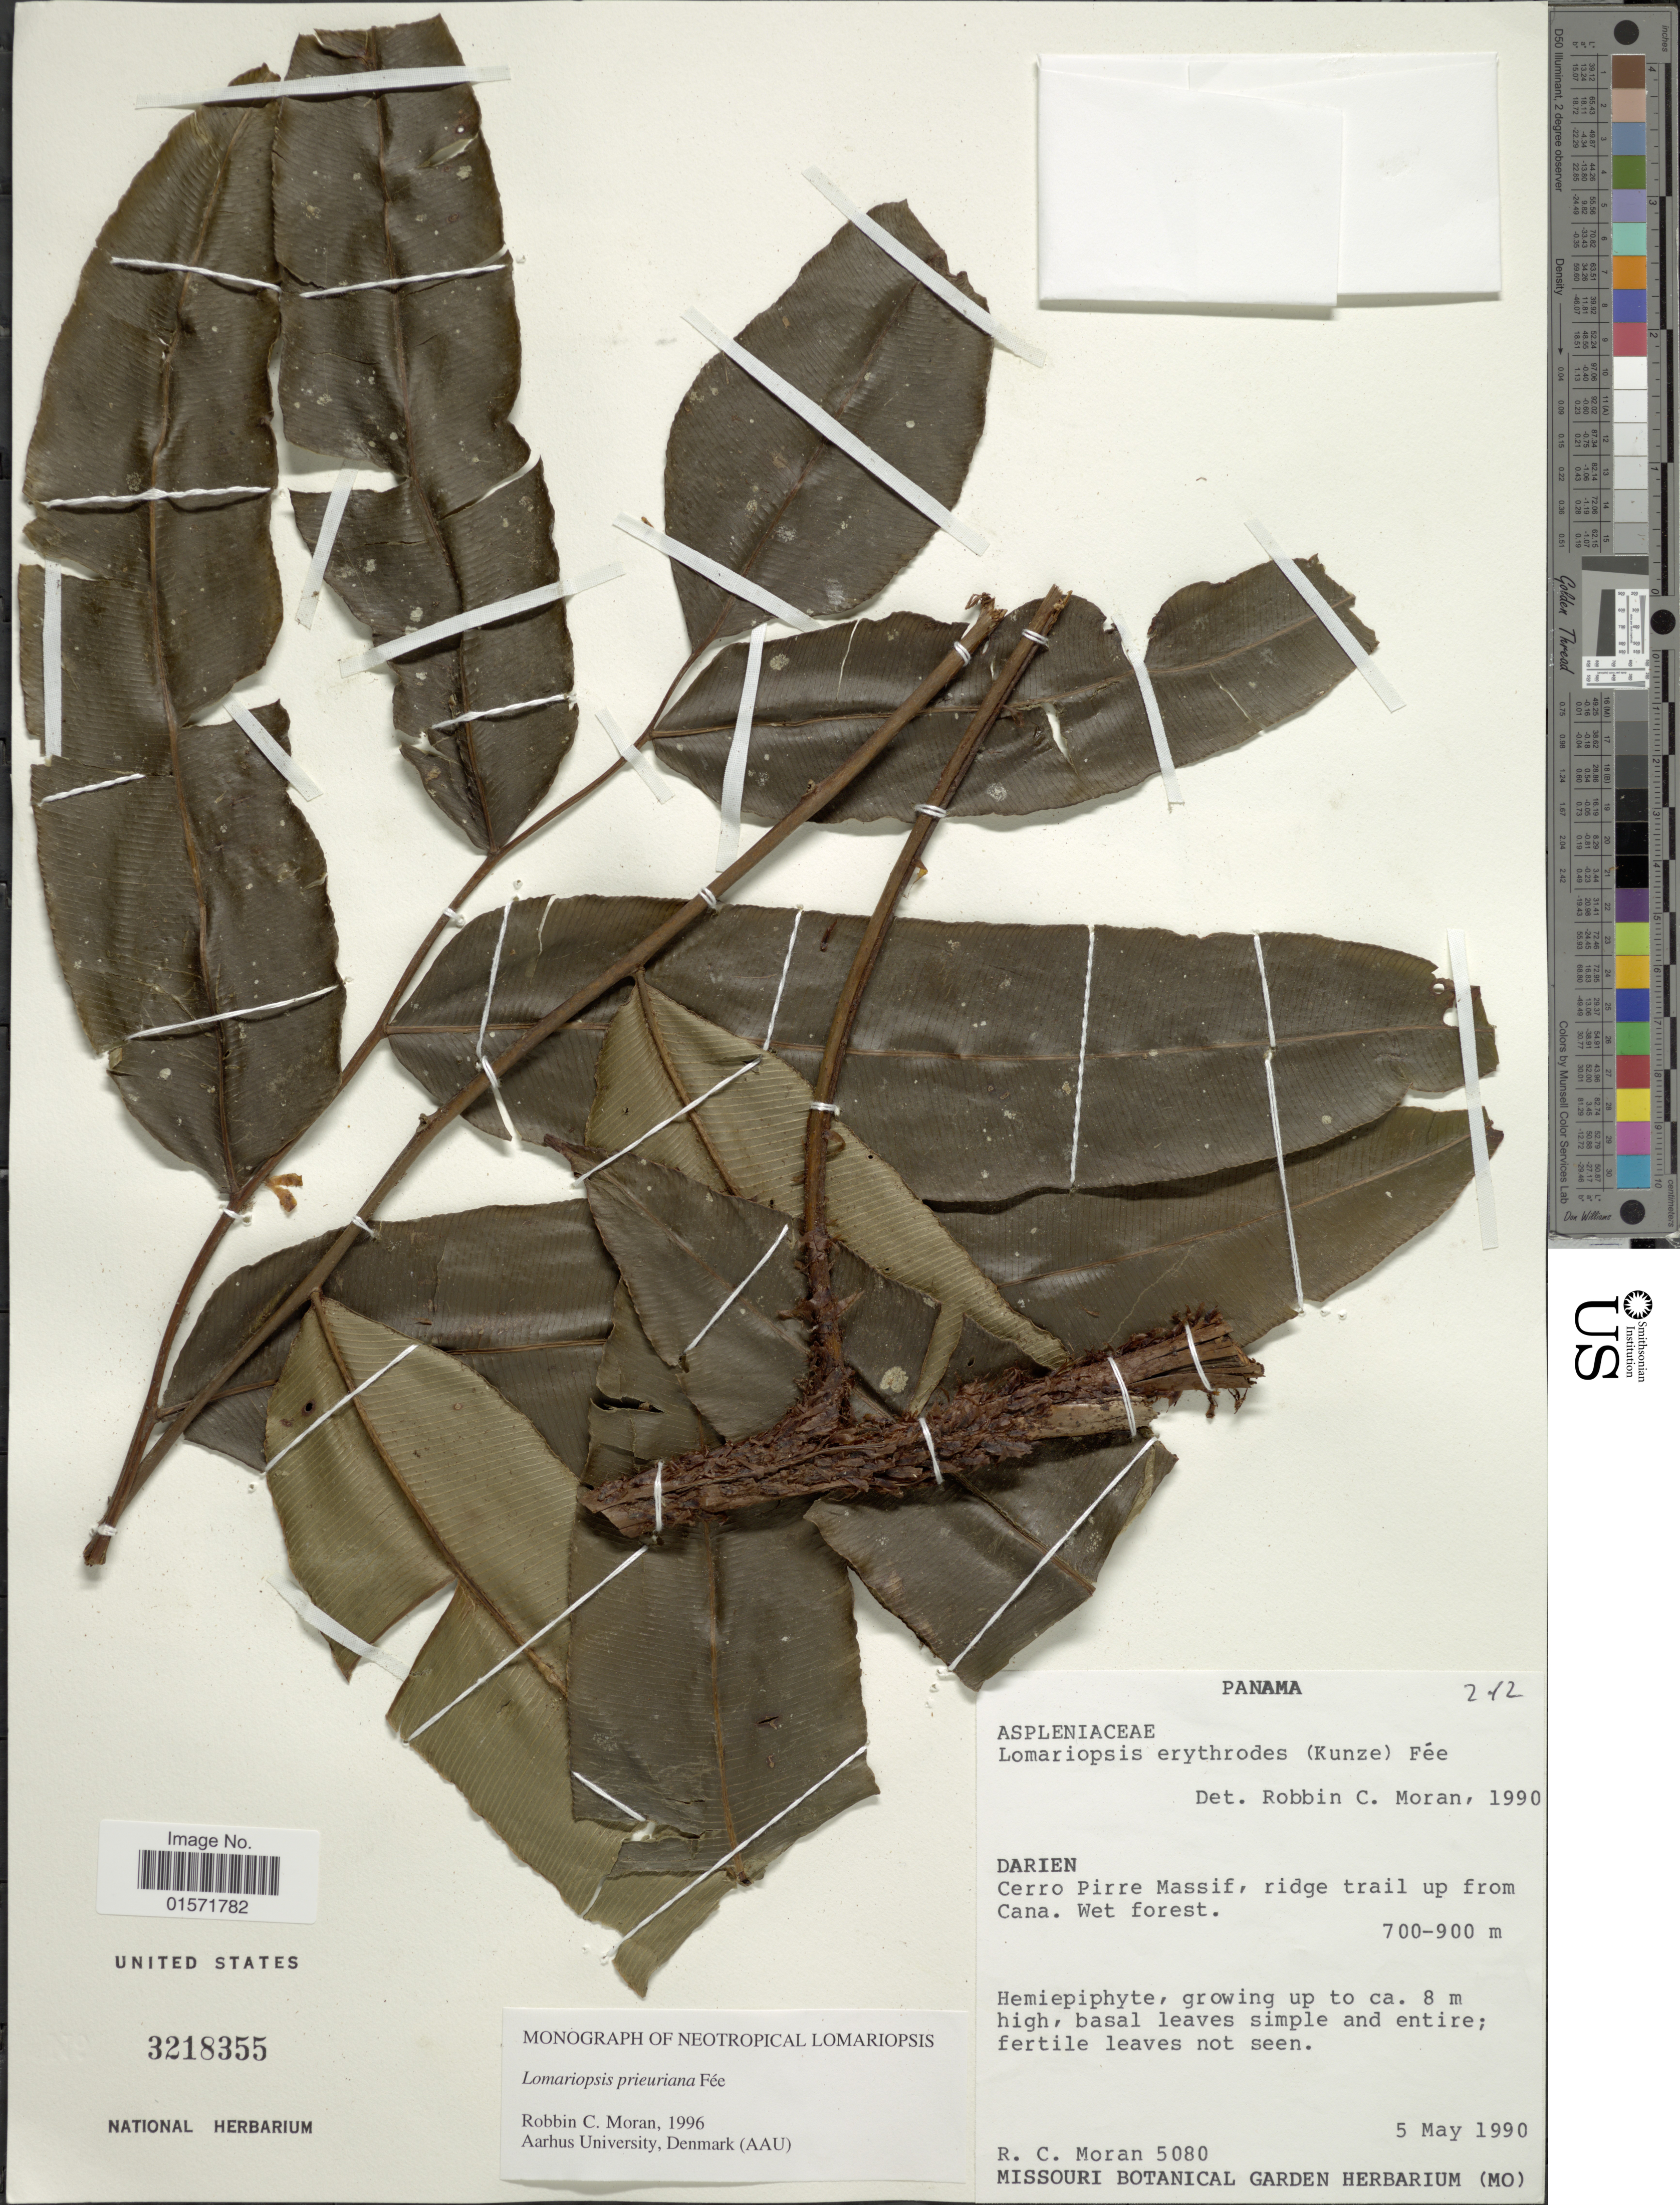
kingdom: Plantae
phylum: Tracheophyta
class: Polypodiopsida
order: Polypodiales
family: Lomariopsidaceae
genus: Lomariopsis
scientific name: Lomariopsis prieuriana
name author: Fée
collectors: R. C. Moran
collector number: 5080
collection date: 1990-05-05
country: Panama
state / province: Darién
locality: Cerro Pirre Massif, ridge trail up from Cana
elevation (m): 700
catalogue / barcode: US 3218355